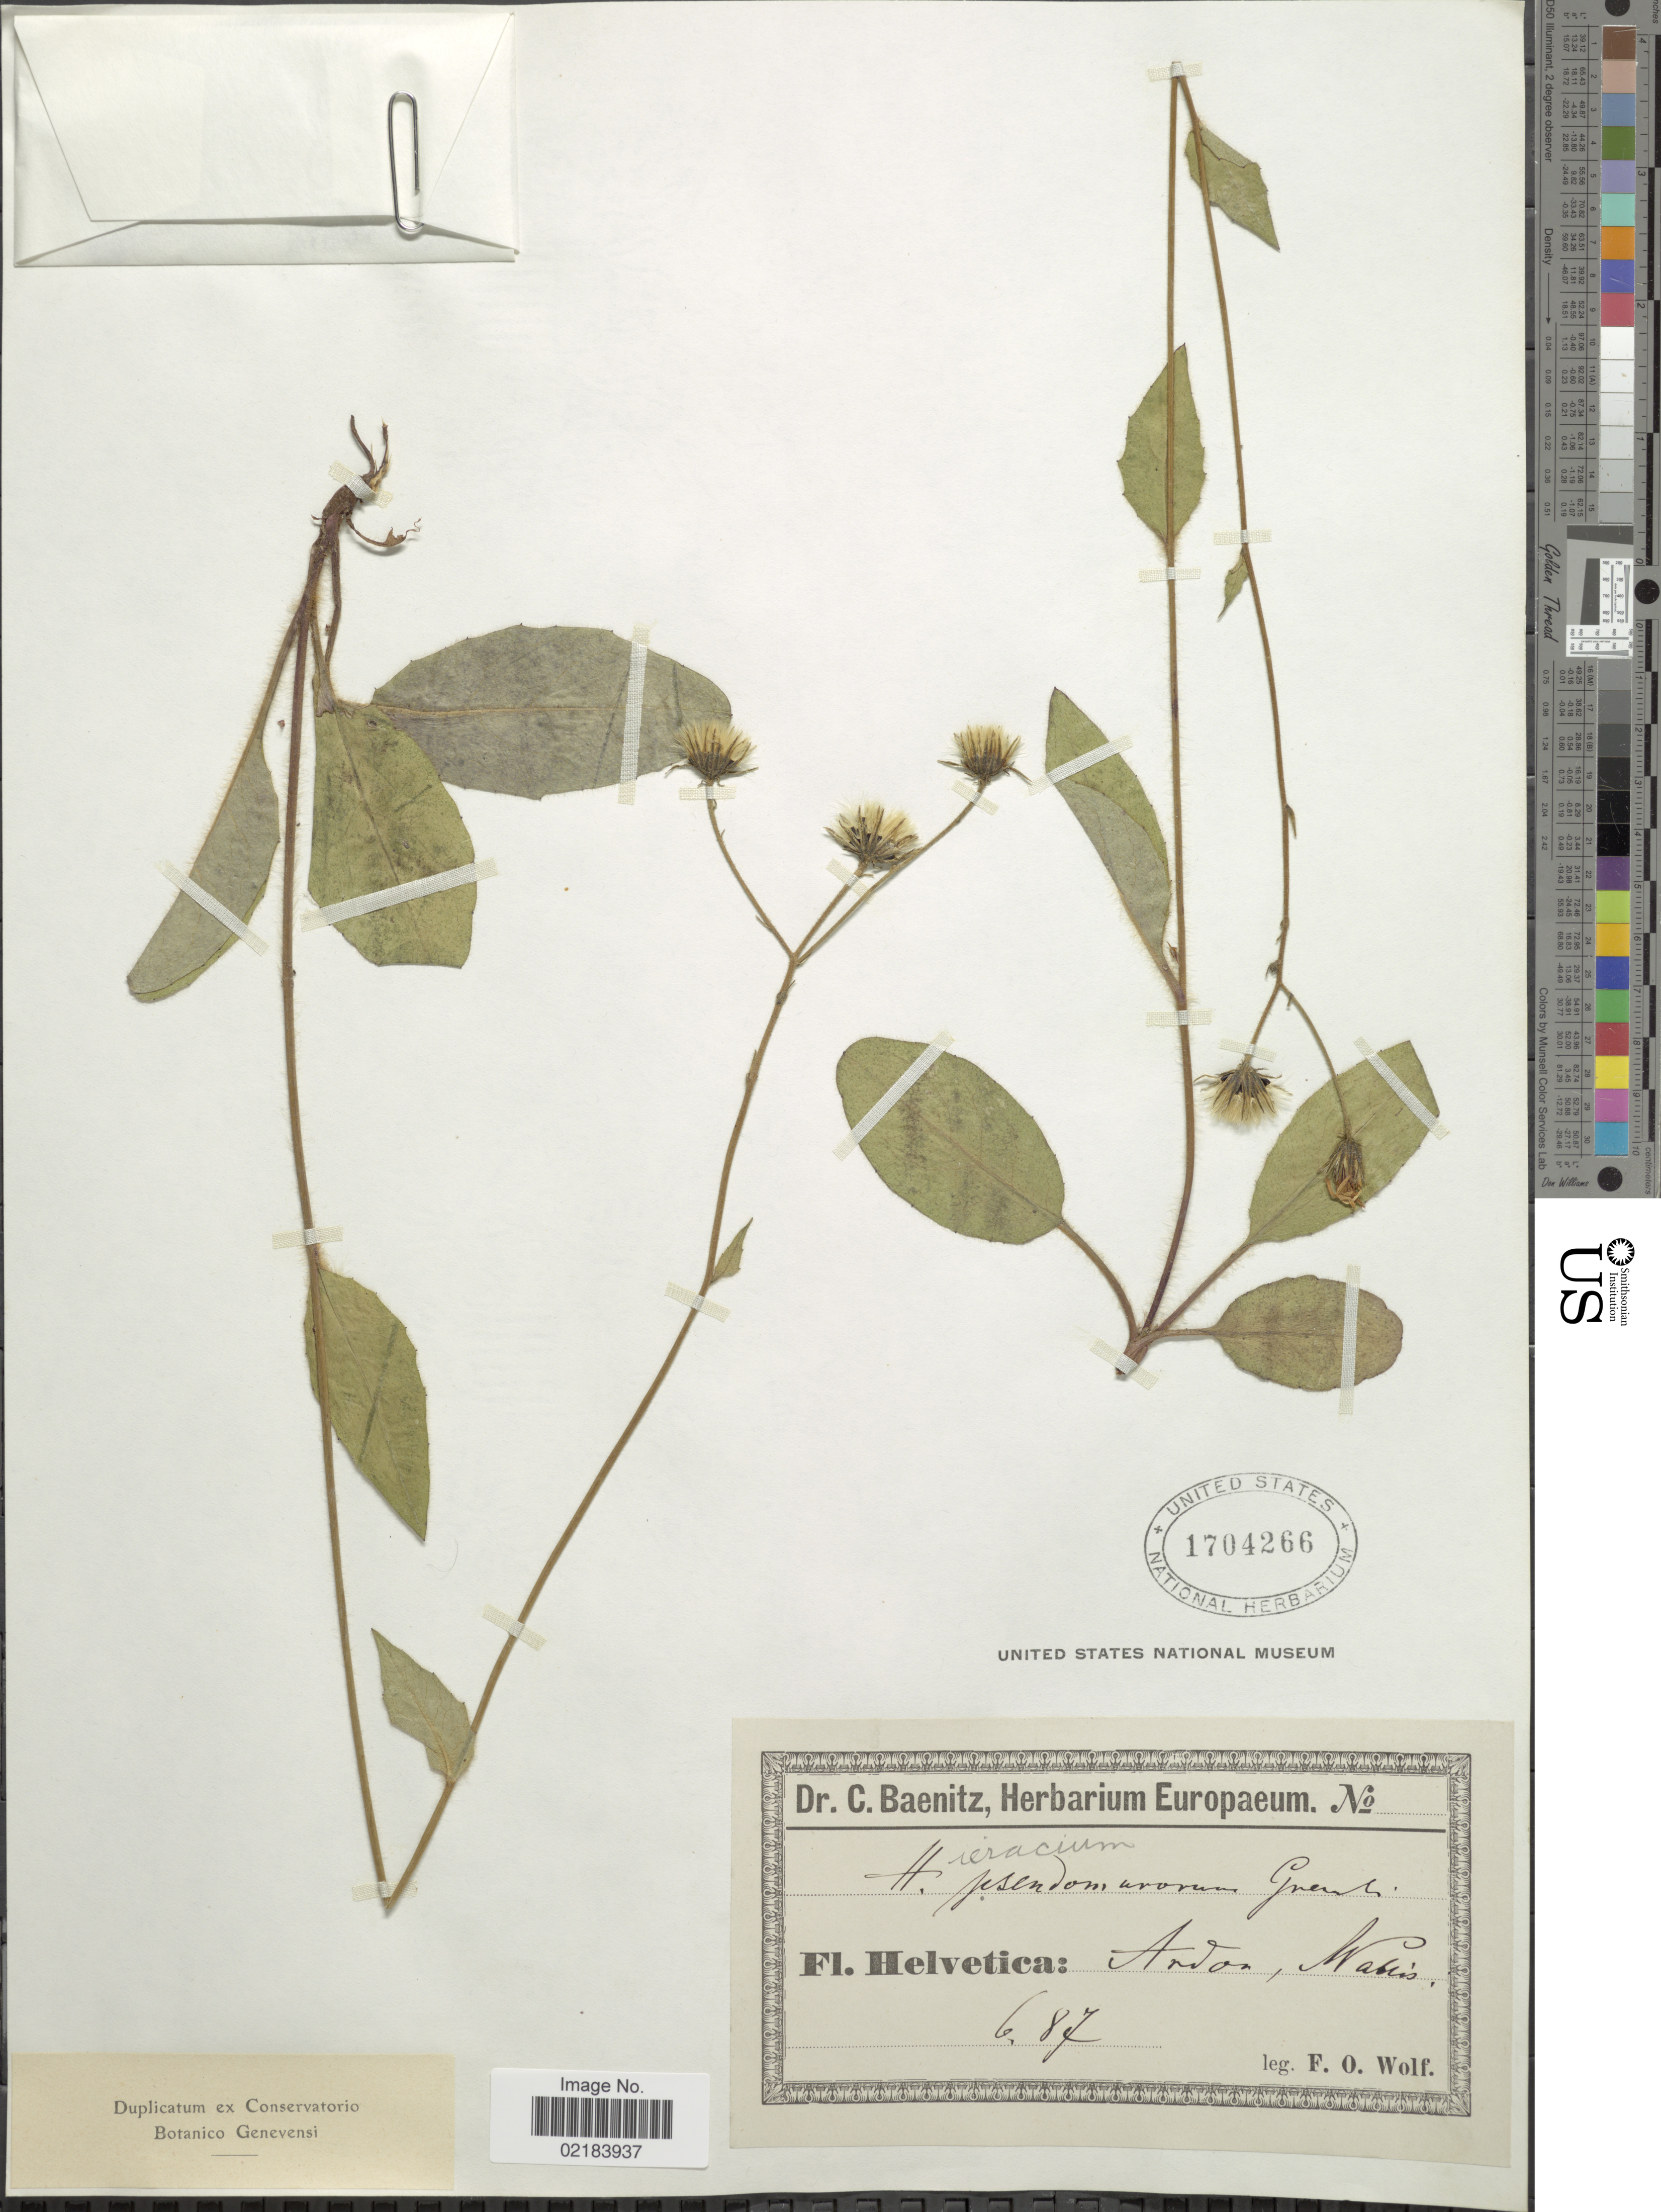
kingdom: Plantae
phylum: Tracheophyta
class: Magnoliopsida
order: Asterales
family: Asteraceae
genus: Hieracium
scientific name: Hieracium pseudomurorum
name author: Schur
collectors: F. Wolf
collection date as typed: Transcribed d/m/y: /6/87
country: Switzerland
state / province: Valais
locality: Helvetica: Ardon, Wallis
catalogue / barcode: US 1704266